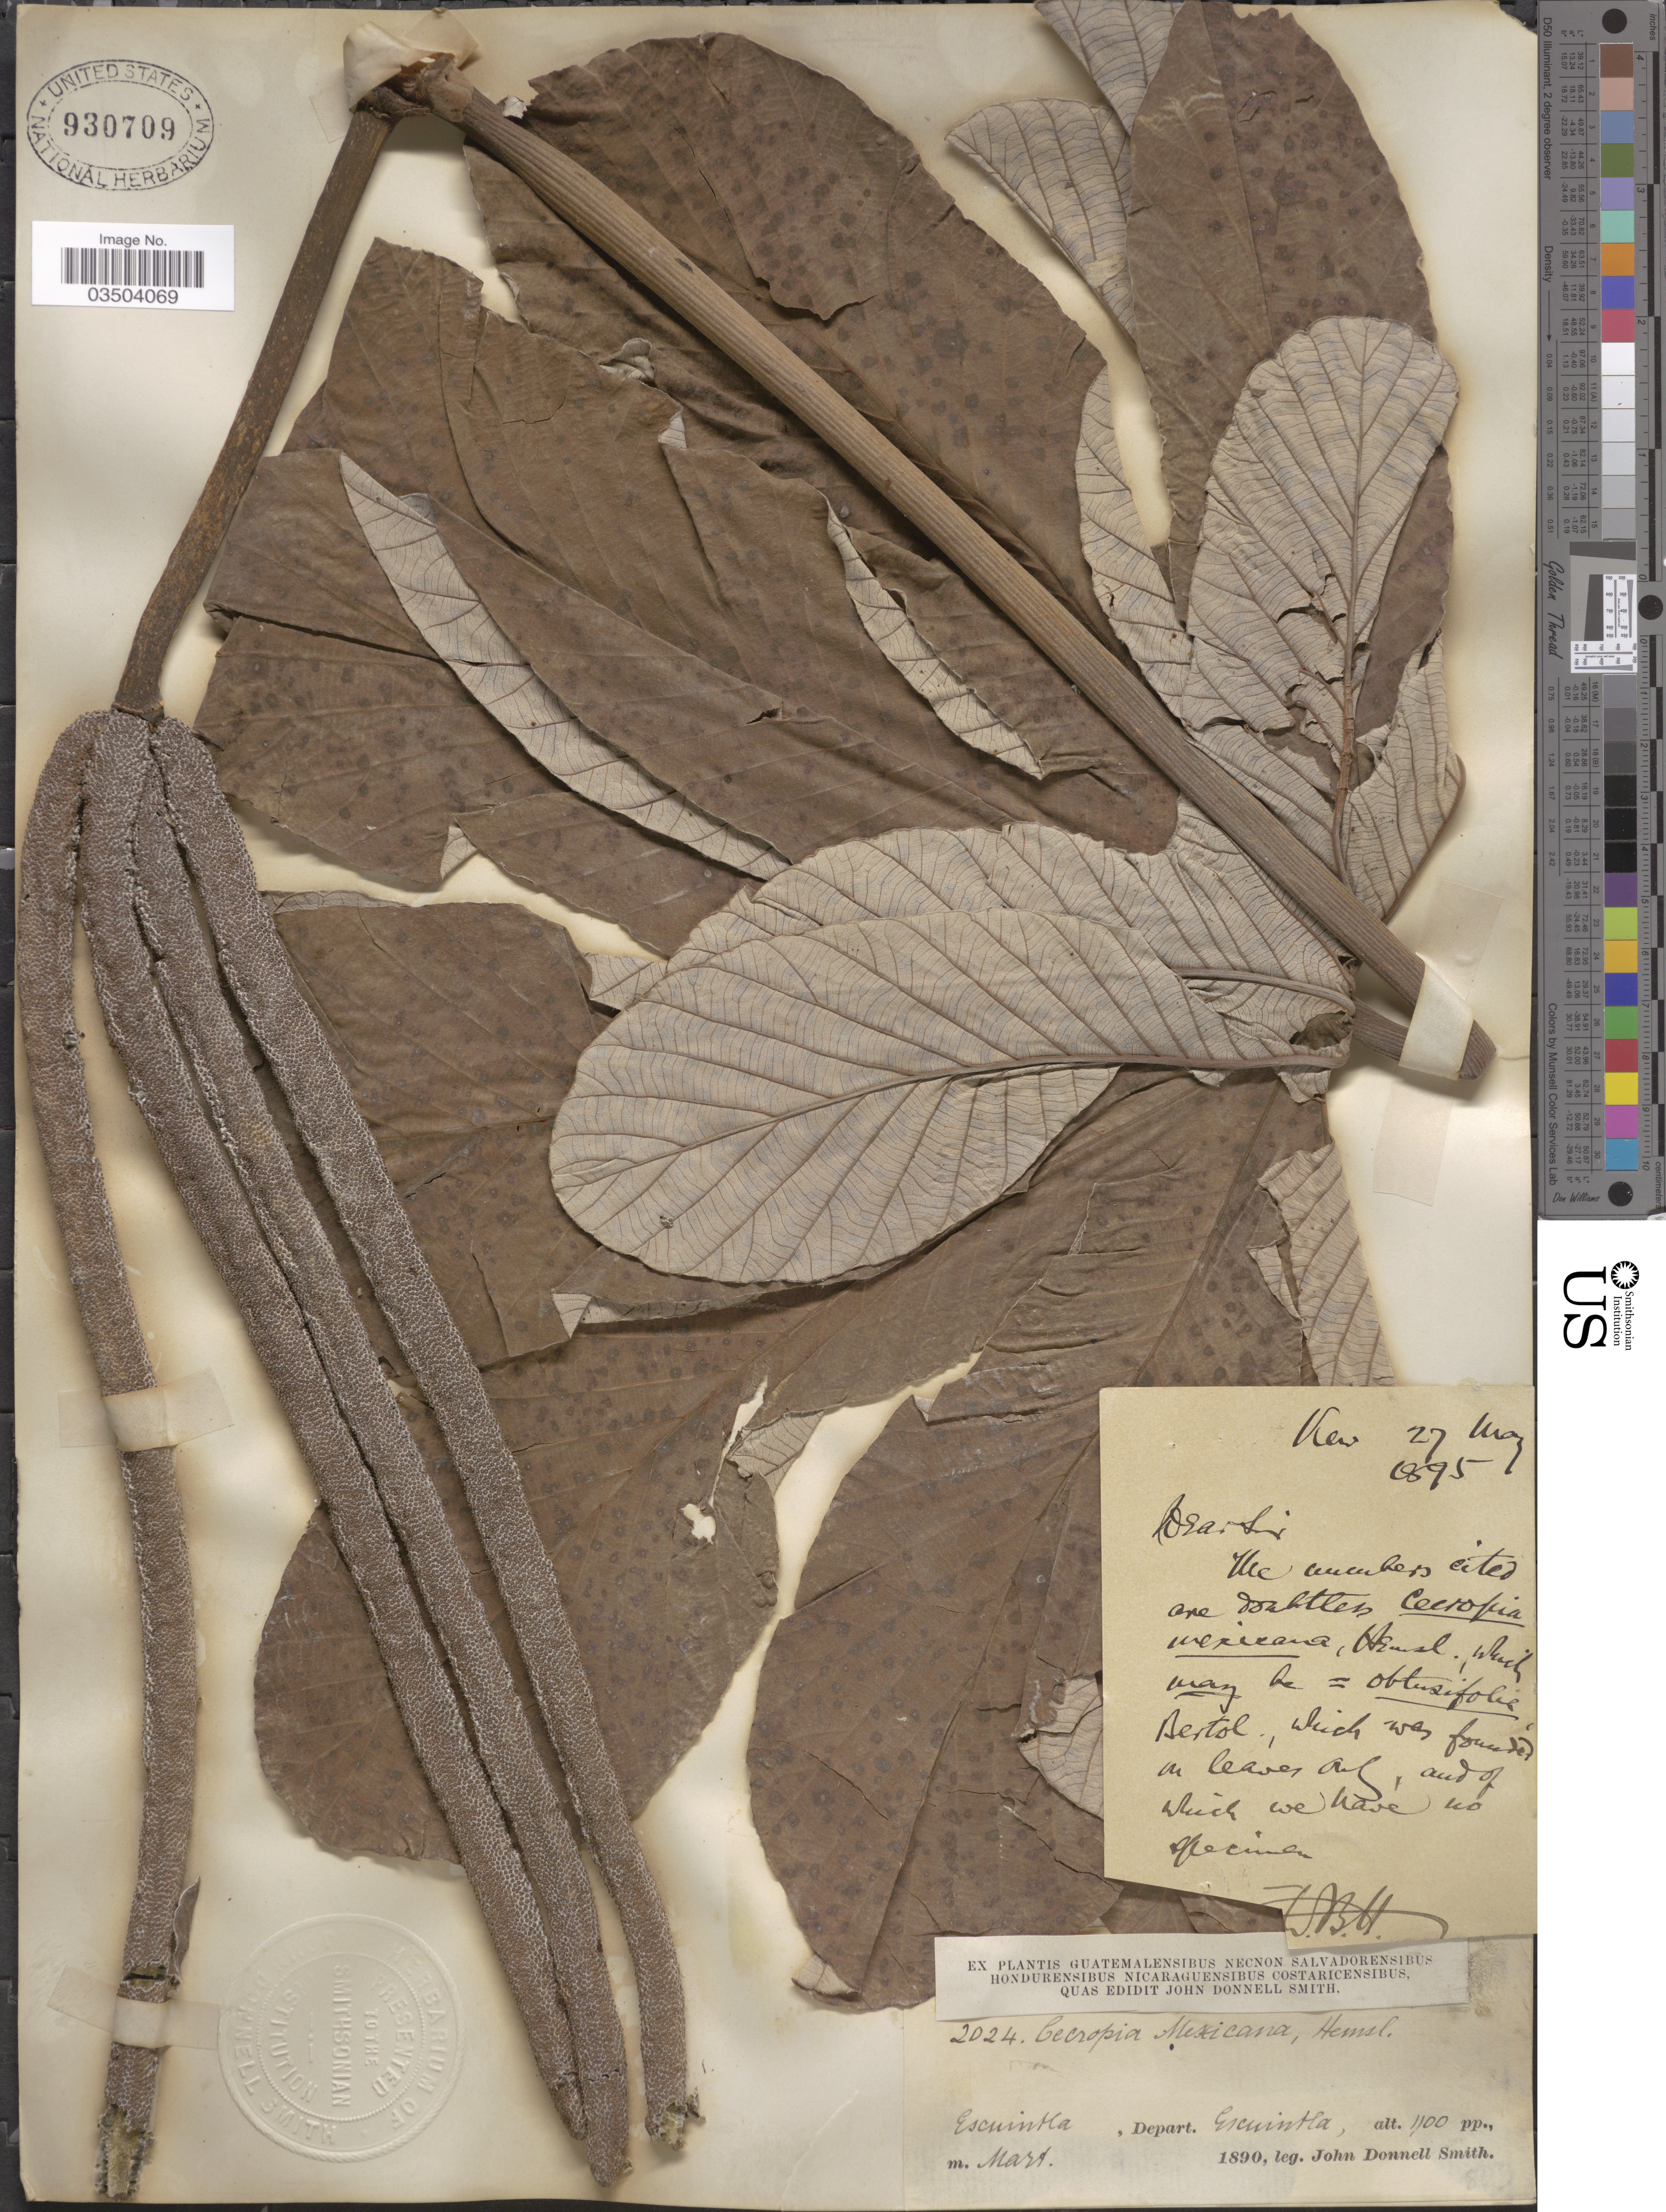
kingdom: Plantae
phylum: Tracheophyta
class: Magnoliopsida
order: Rosales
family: Urticaceae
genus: Cecropia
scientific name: Cecropia obtusifolia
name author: Bertol.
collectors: J. Donnell Smith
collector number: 2024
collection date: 1890-03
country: Guatemala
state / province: Escuintla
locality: Escuintla, Depart. Escuintla.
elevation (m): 335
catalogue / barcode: US 930709